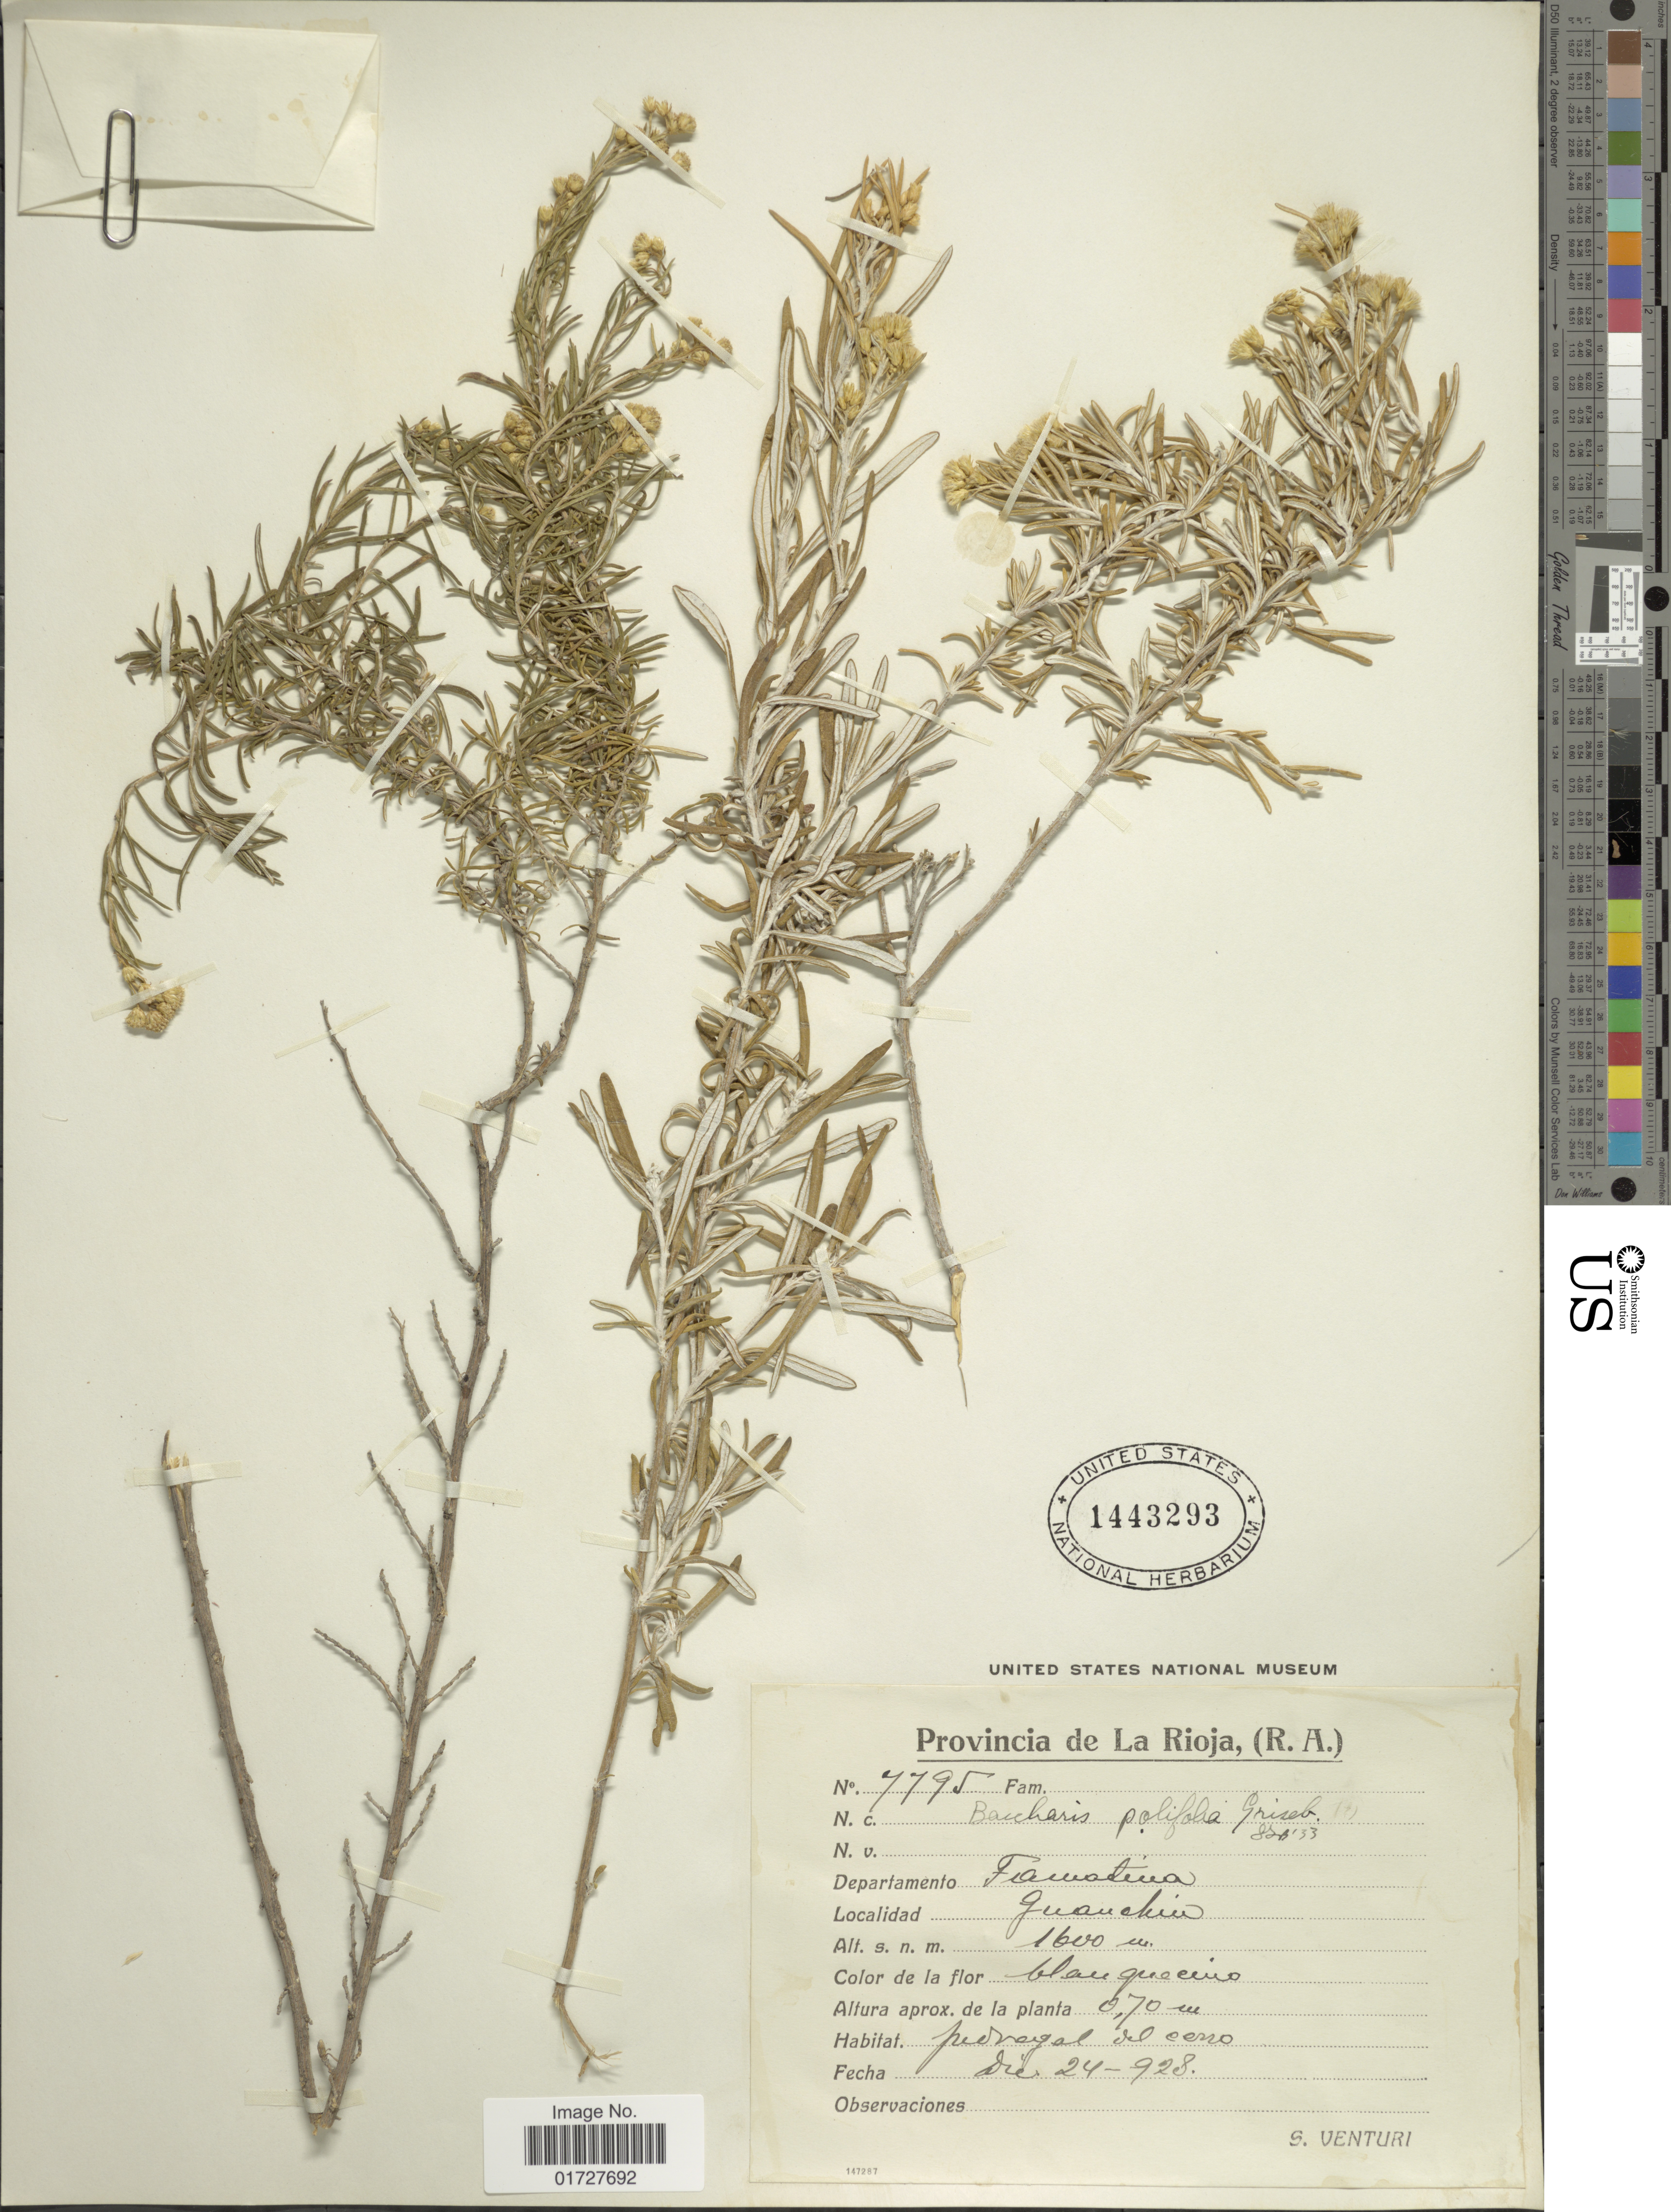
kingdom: Plantae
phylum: Tracheophyta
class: Magnoliopsida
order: Asterales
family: Asteraceae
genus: Baccharis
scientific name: Baccharis polifolia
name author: Griseb.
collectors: S. Venturi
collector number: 7795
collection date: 1928-12-24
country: Argentina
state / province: La Rioja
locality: Departamento Famatina, Guauchin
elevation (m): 1600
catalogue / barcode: US 1443293